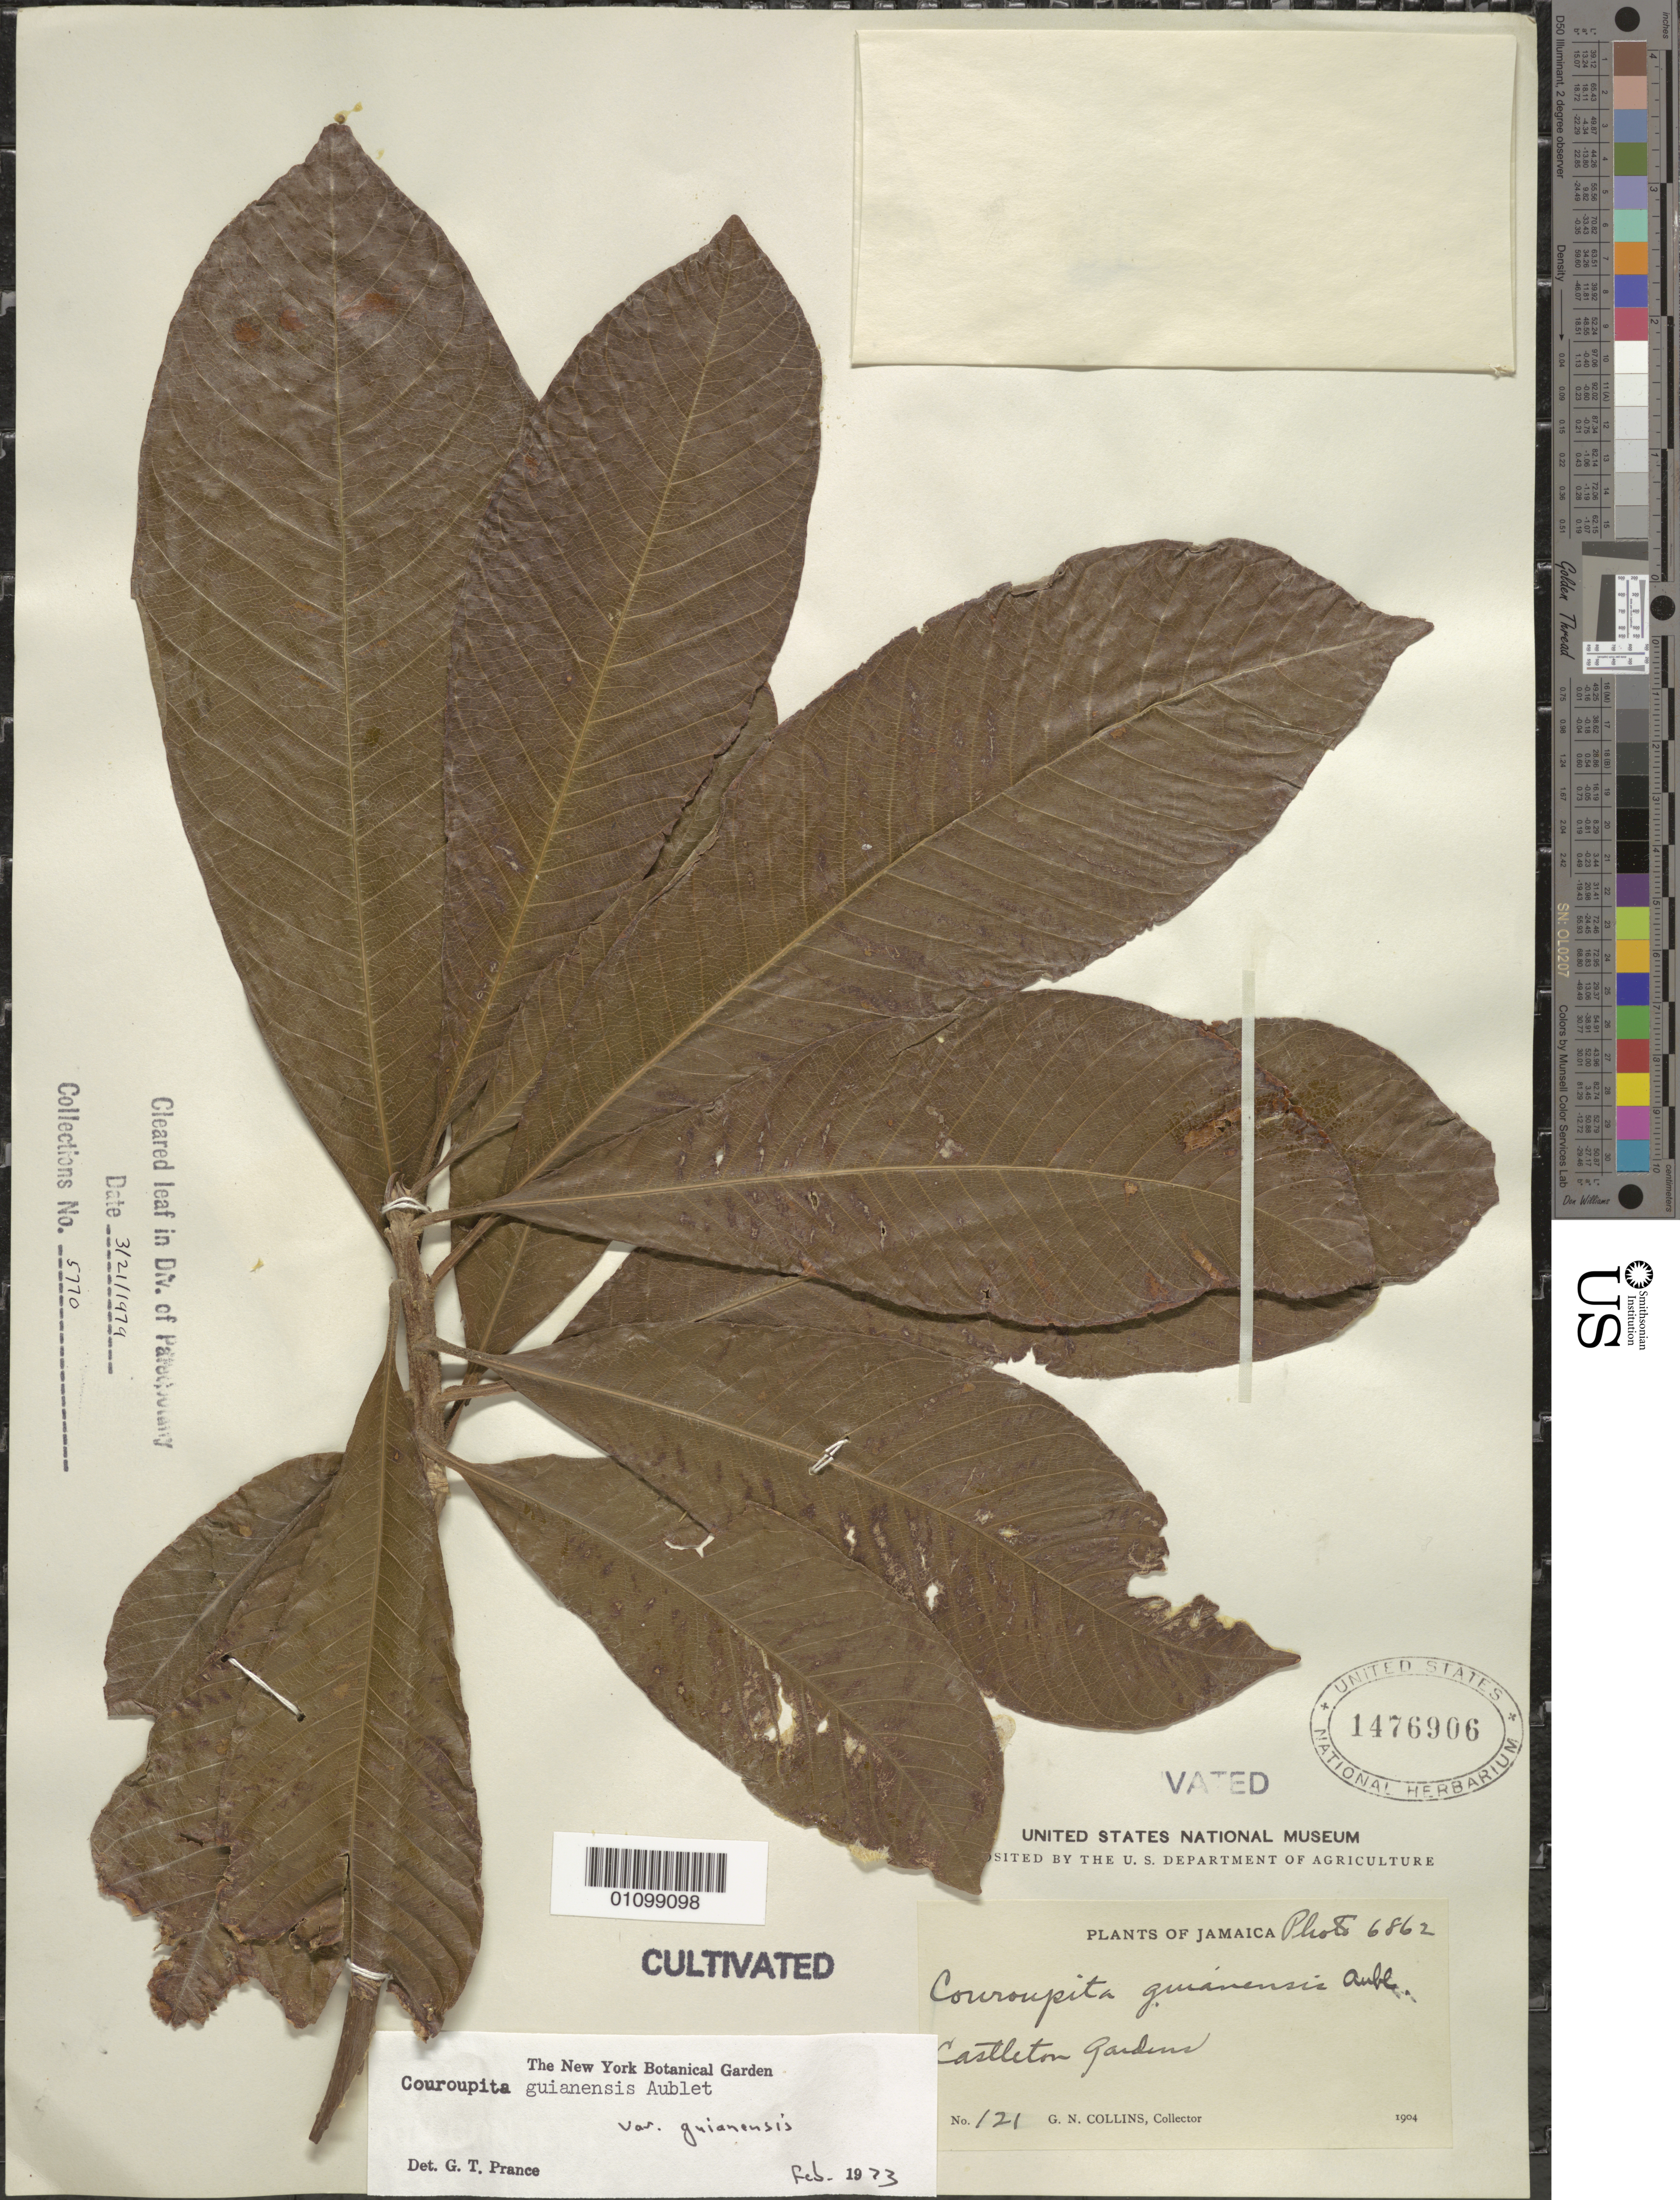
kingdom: Plantae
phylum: Tracheophyta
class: Magnoliopsida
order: Ericales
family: Lecythidaceae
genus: Couroupita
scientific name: Couroupita guianensis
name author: Aubl.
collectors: G. Collins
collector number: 121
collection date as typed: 1904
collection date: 1904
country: Jamaica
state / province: Kingston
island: Jamaica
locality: Castleton Garden.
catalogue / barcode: US 1476906